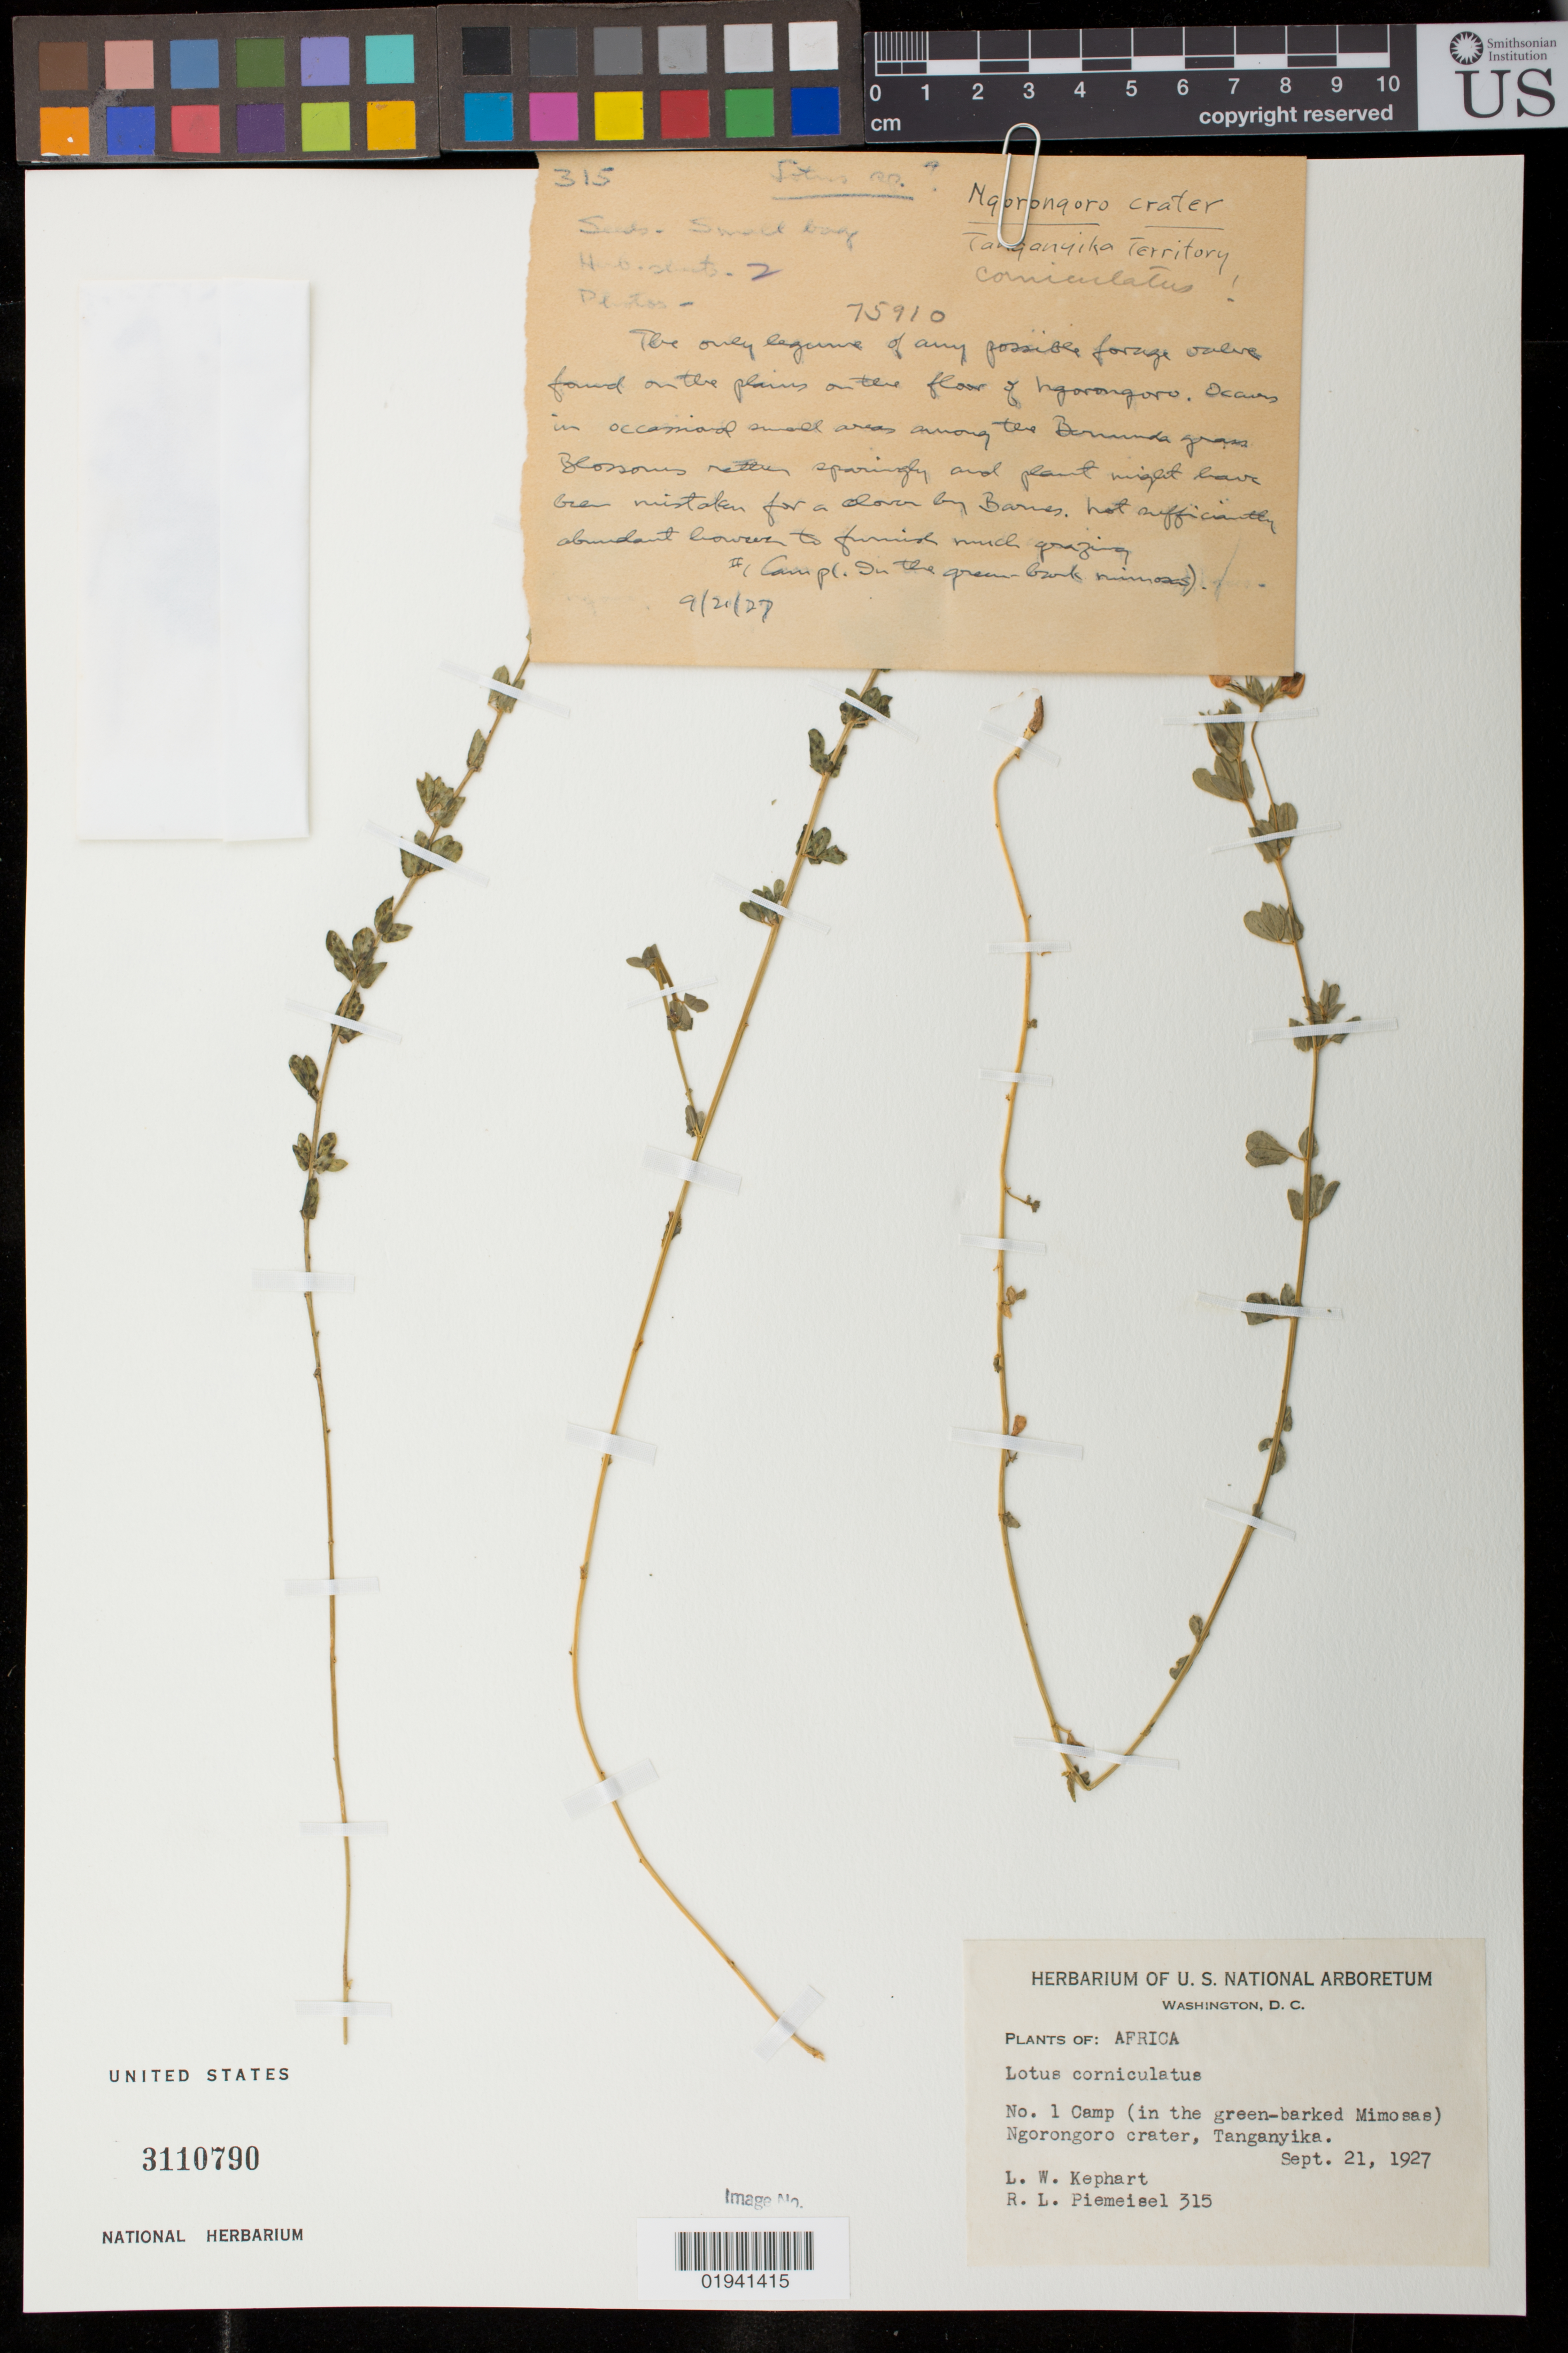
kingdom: Plantae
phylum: Tracheophyta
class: Magnoliopsida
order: Fabales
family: Fabaceae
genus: Lotus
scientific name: Lotus corniculatus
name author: L.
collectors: L. W. Kephart & R. Piemeisel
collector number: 315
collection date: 1927-09-21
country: Tanzania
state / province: Arusha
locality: No. 1 Camp (in the green-barked Mimosas), Ngorongoro crater, Tanganyika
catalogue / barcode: US 3110790